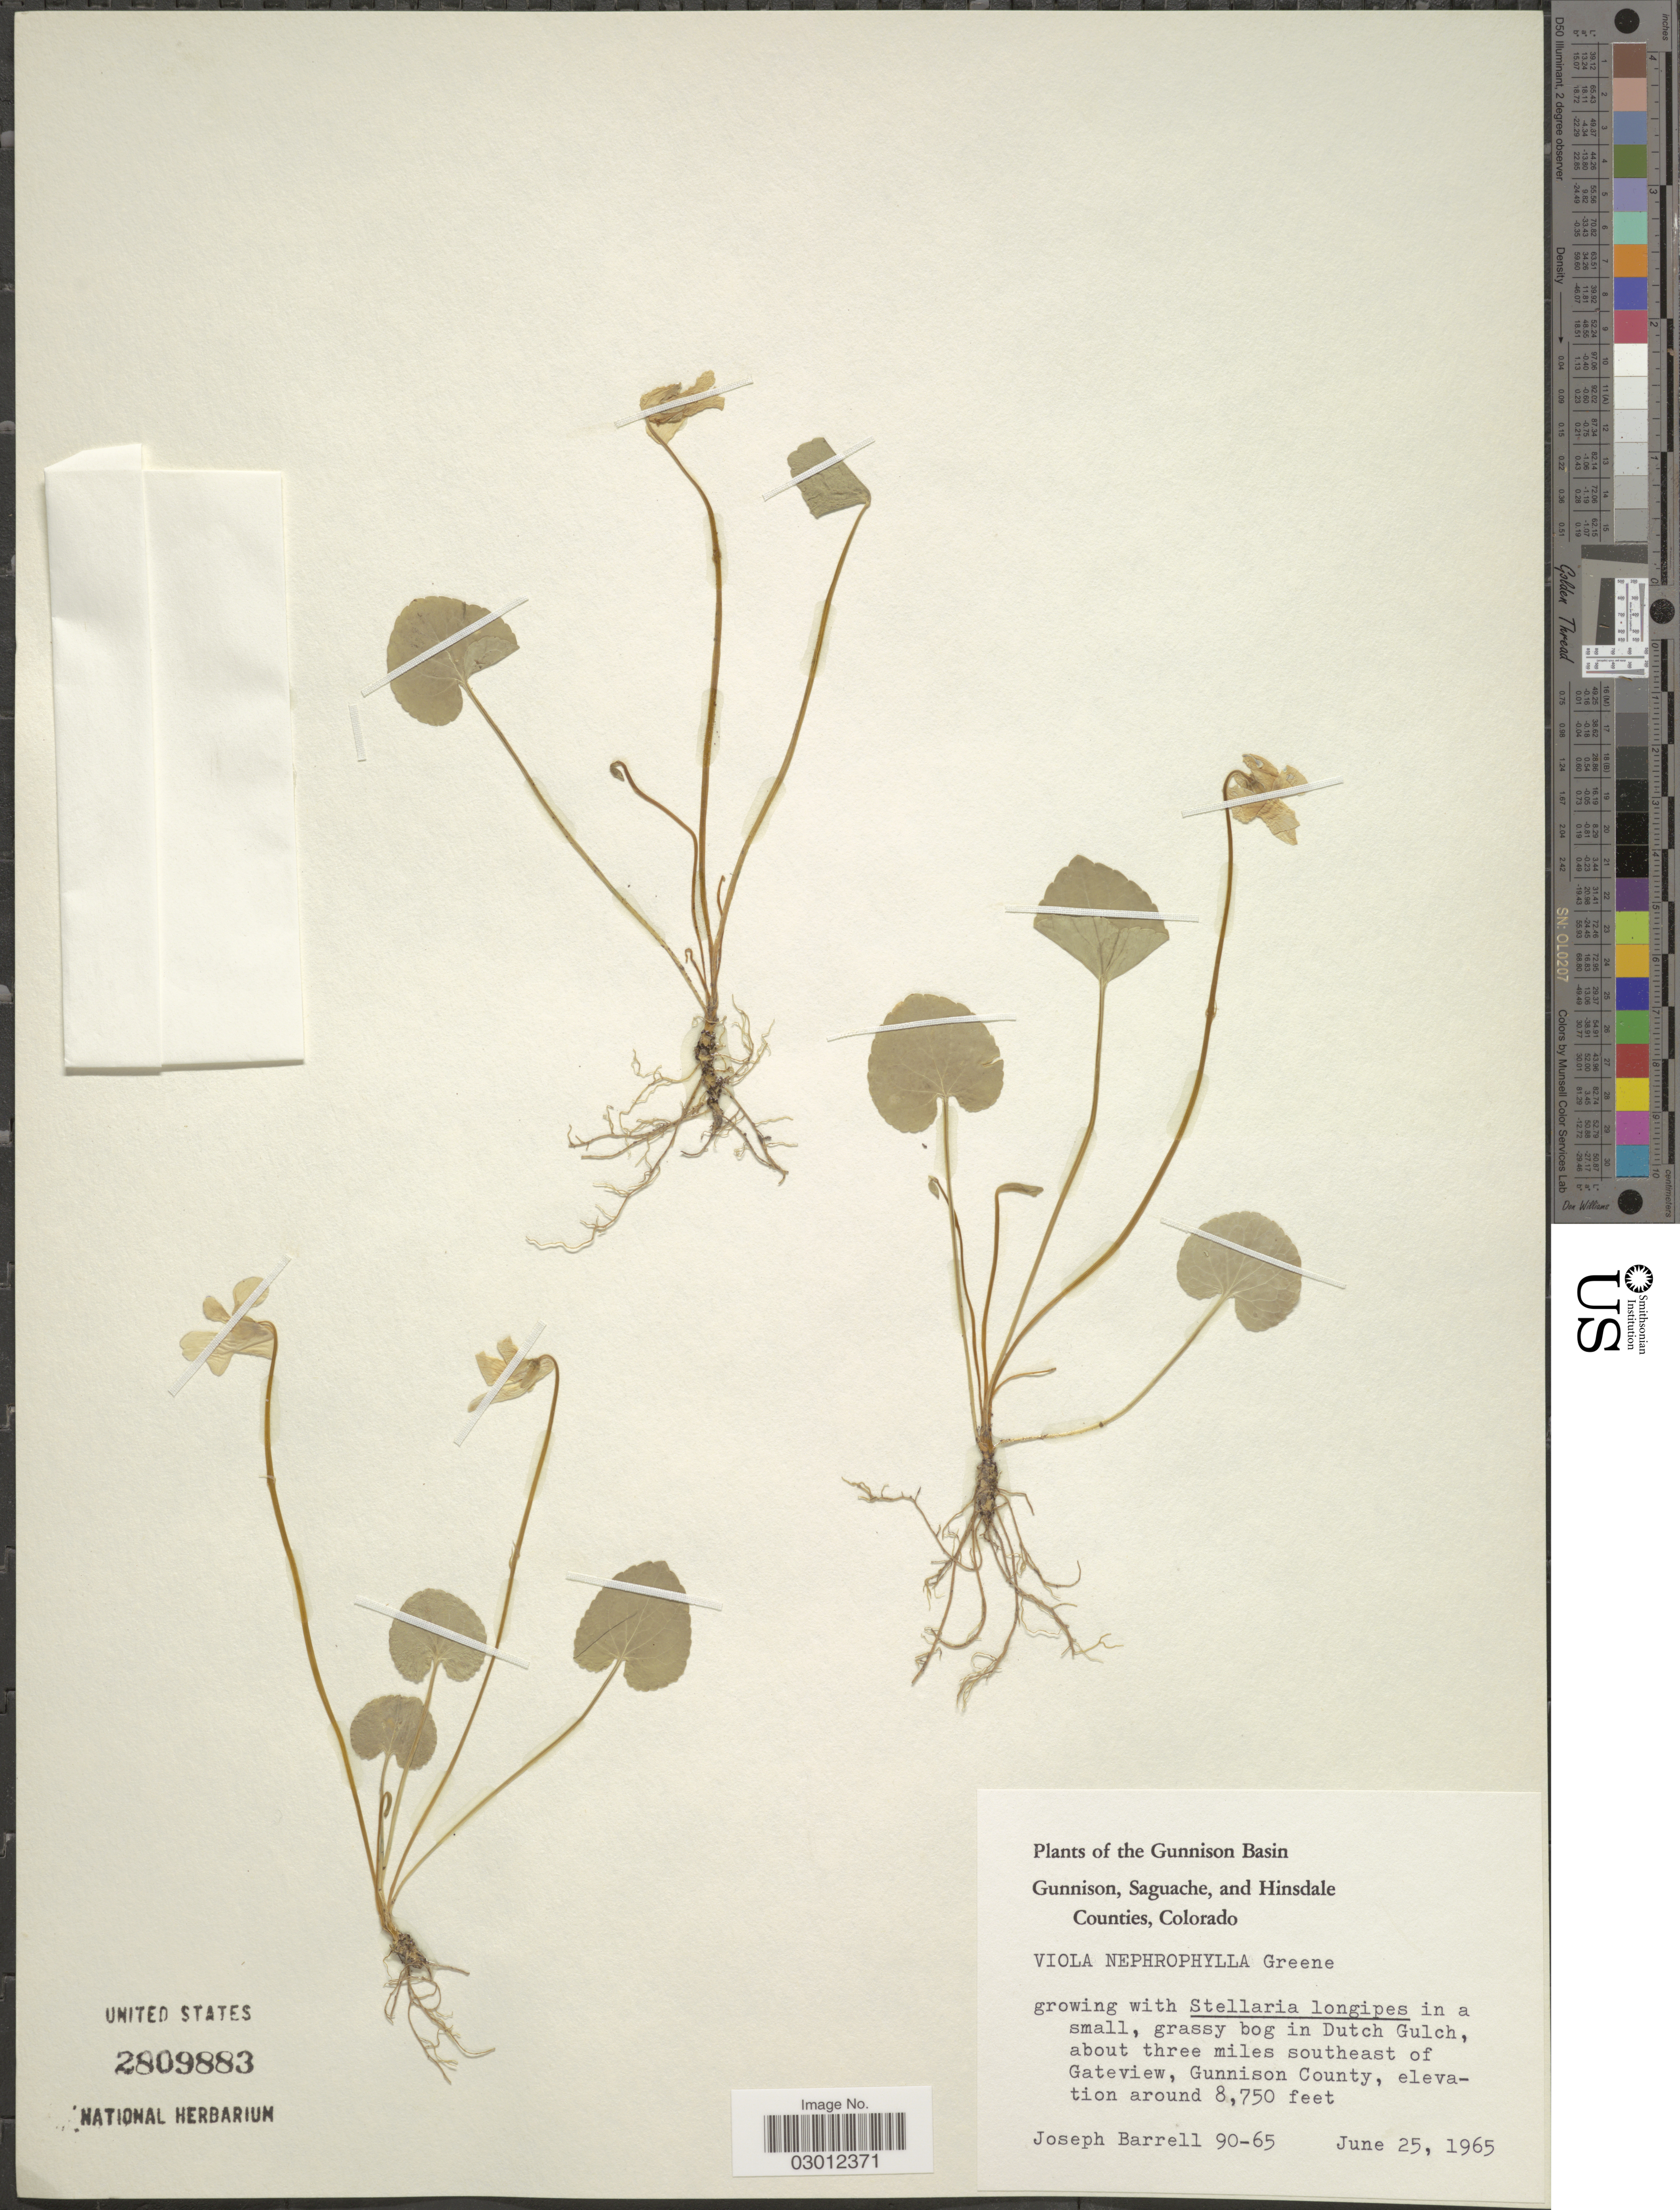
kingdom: Plantae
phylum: Tracheophyta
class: Magnoliopsida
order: Malpighiales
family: Violaceae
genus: Viola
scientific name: Viola nephrophylla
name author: Greene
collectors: J. Barrell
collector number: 90-65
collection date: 1965-06-25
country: United States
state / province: Colorado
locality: Gunnison Basin. Gunnison, Saguache, and Hinsdale Counties. In a small, grassy bog in Dutch Gulch, about three miles southeast of Gateview, Gunnison County.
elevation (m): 2667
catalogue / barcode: US 2809883